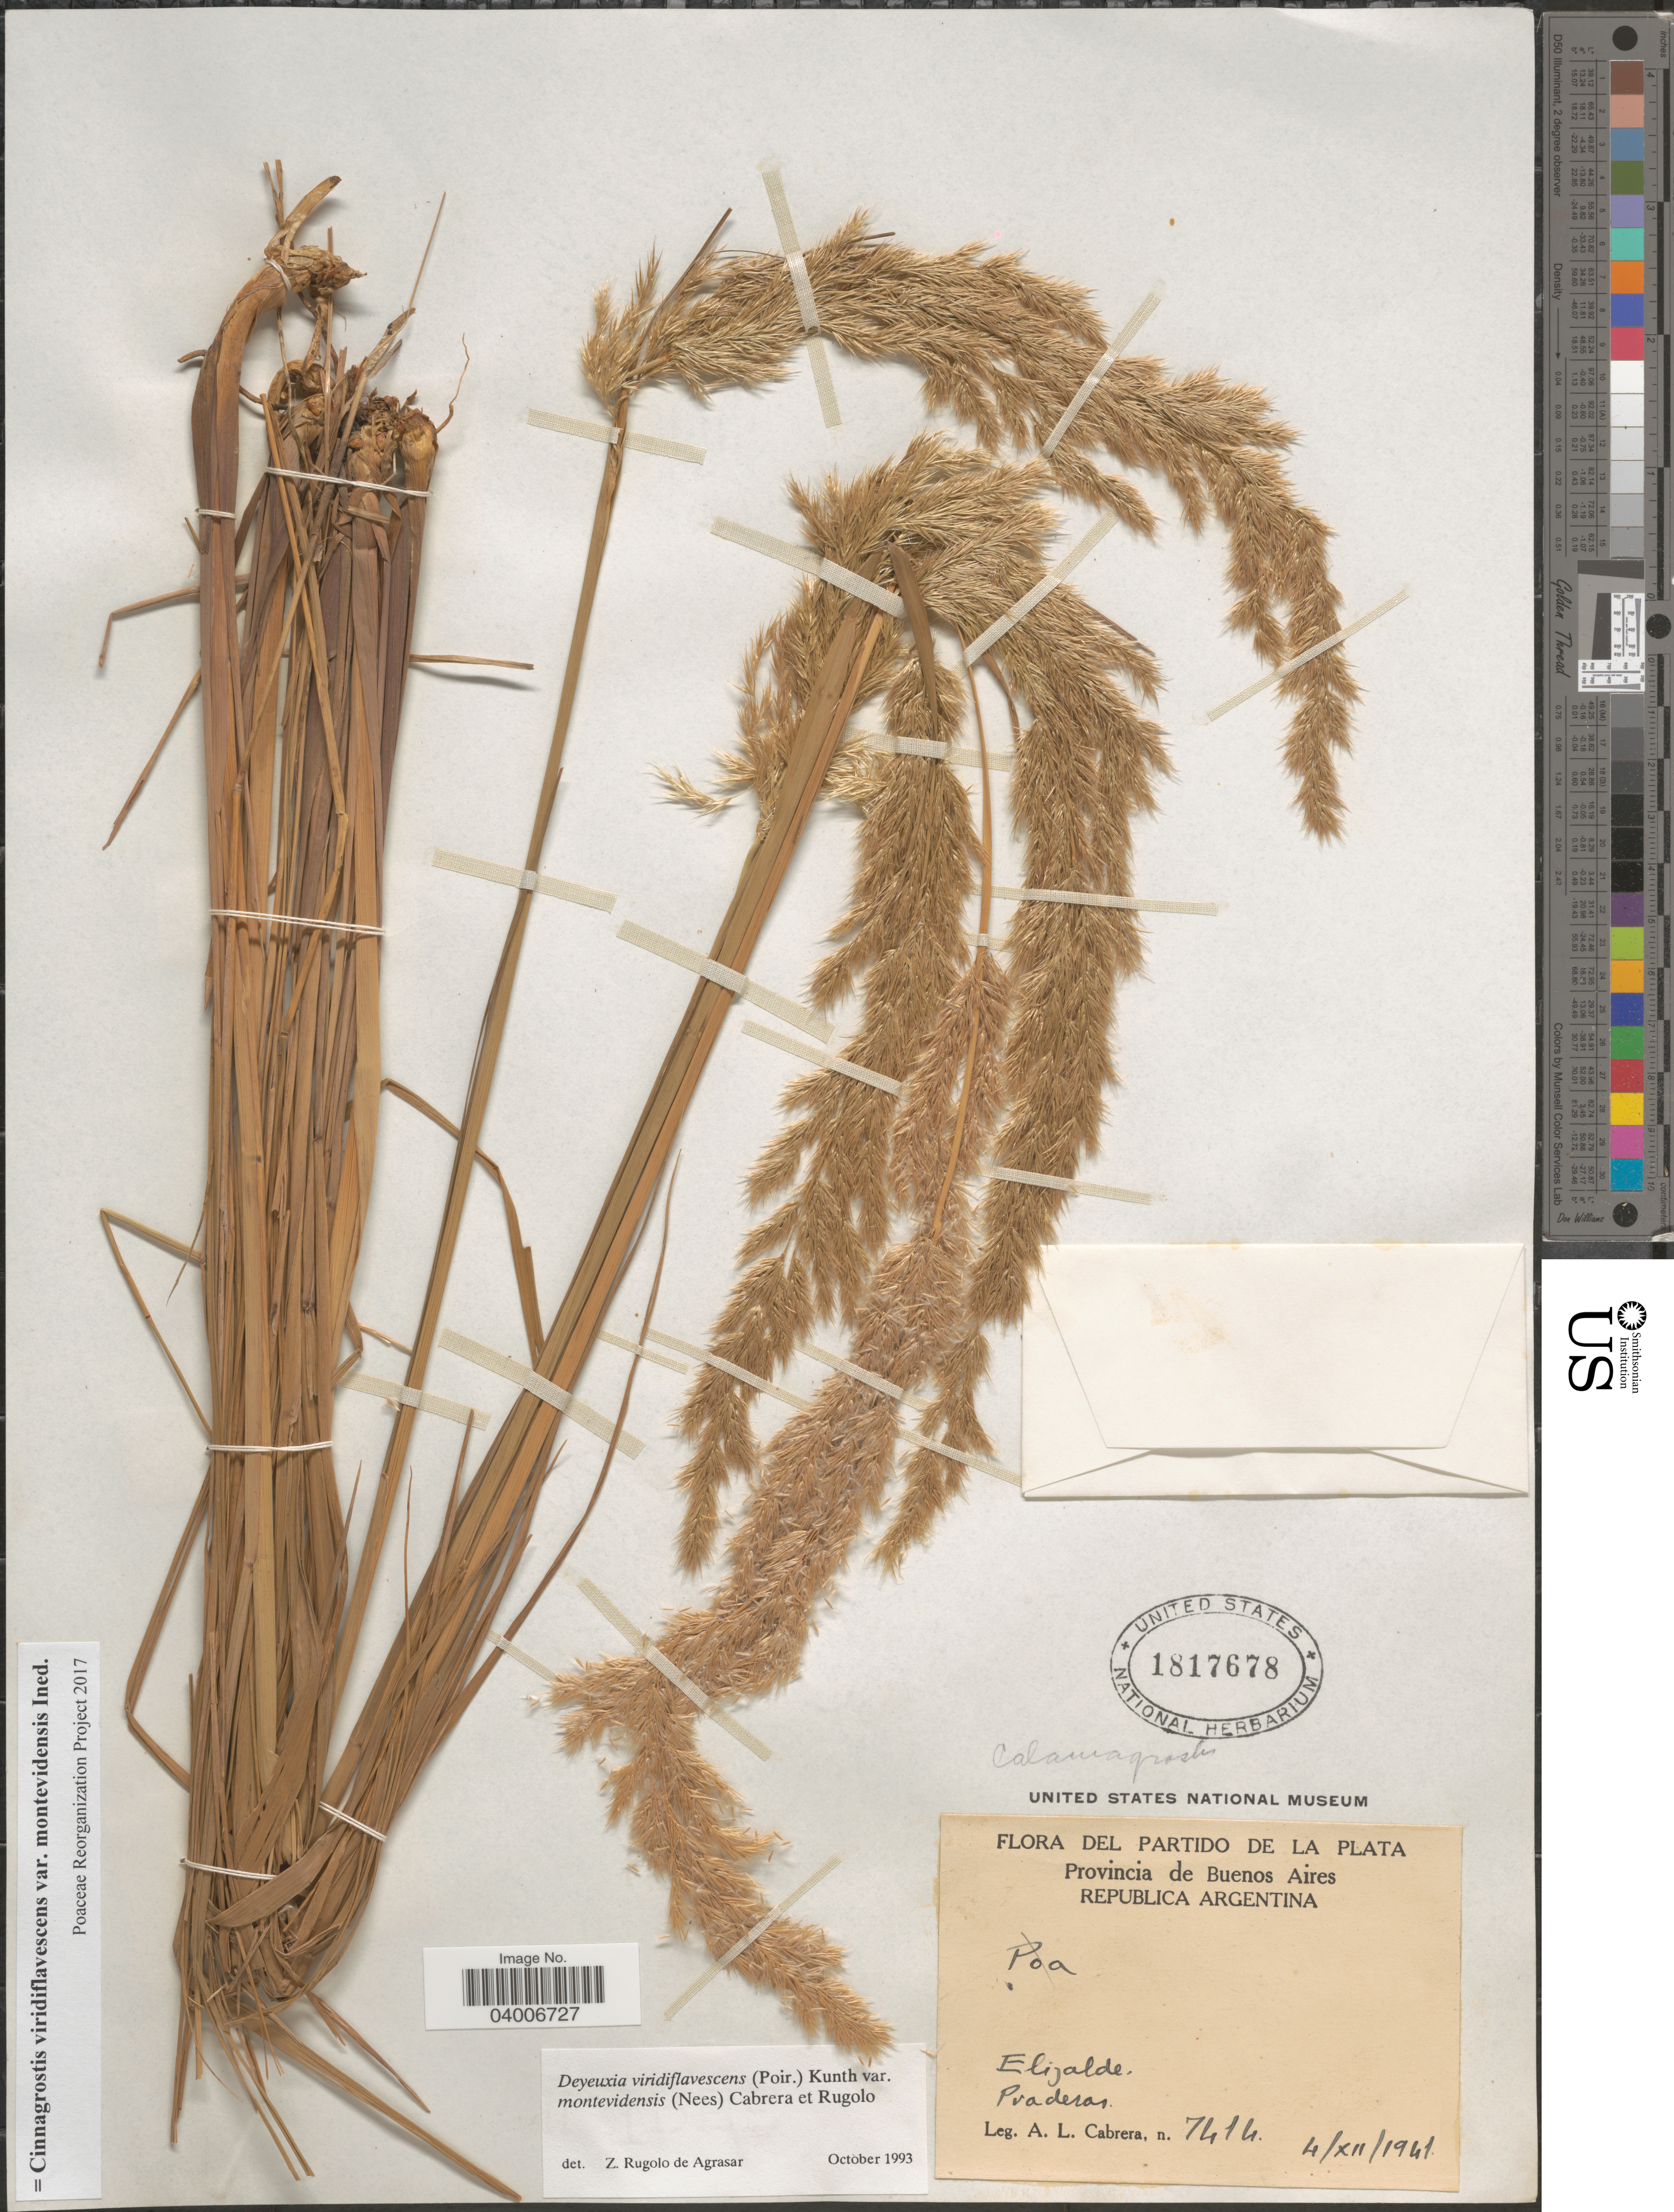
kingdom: Plantae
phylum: Tracheophyta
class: Liliopsida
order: Poales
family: Poaceae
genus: Cinnagrostis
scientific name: Cinnagrostis viridiflavescens var. montevidensis ined.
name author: (Nees) P.M. Peterson et al.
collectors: A. L. Cabrera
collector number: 7414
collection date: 1941-12-04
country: Argentina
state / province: Buenos Aires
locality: Partido de La Plata. Republica Argentina. Elijalde. Praderas.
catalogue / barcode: US 1817678